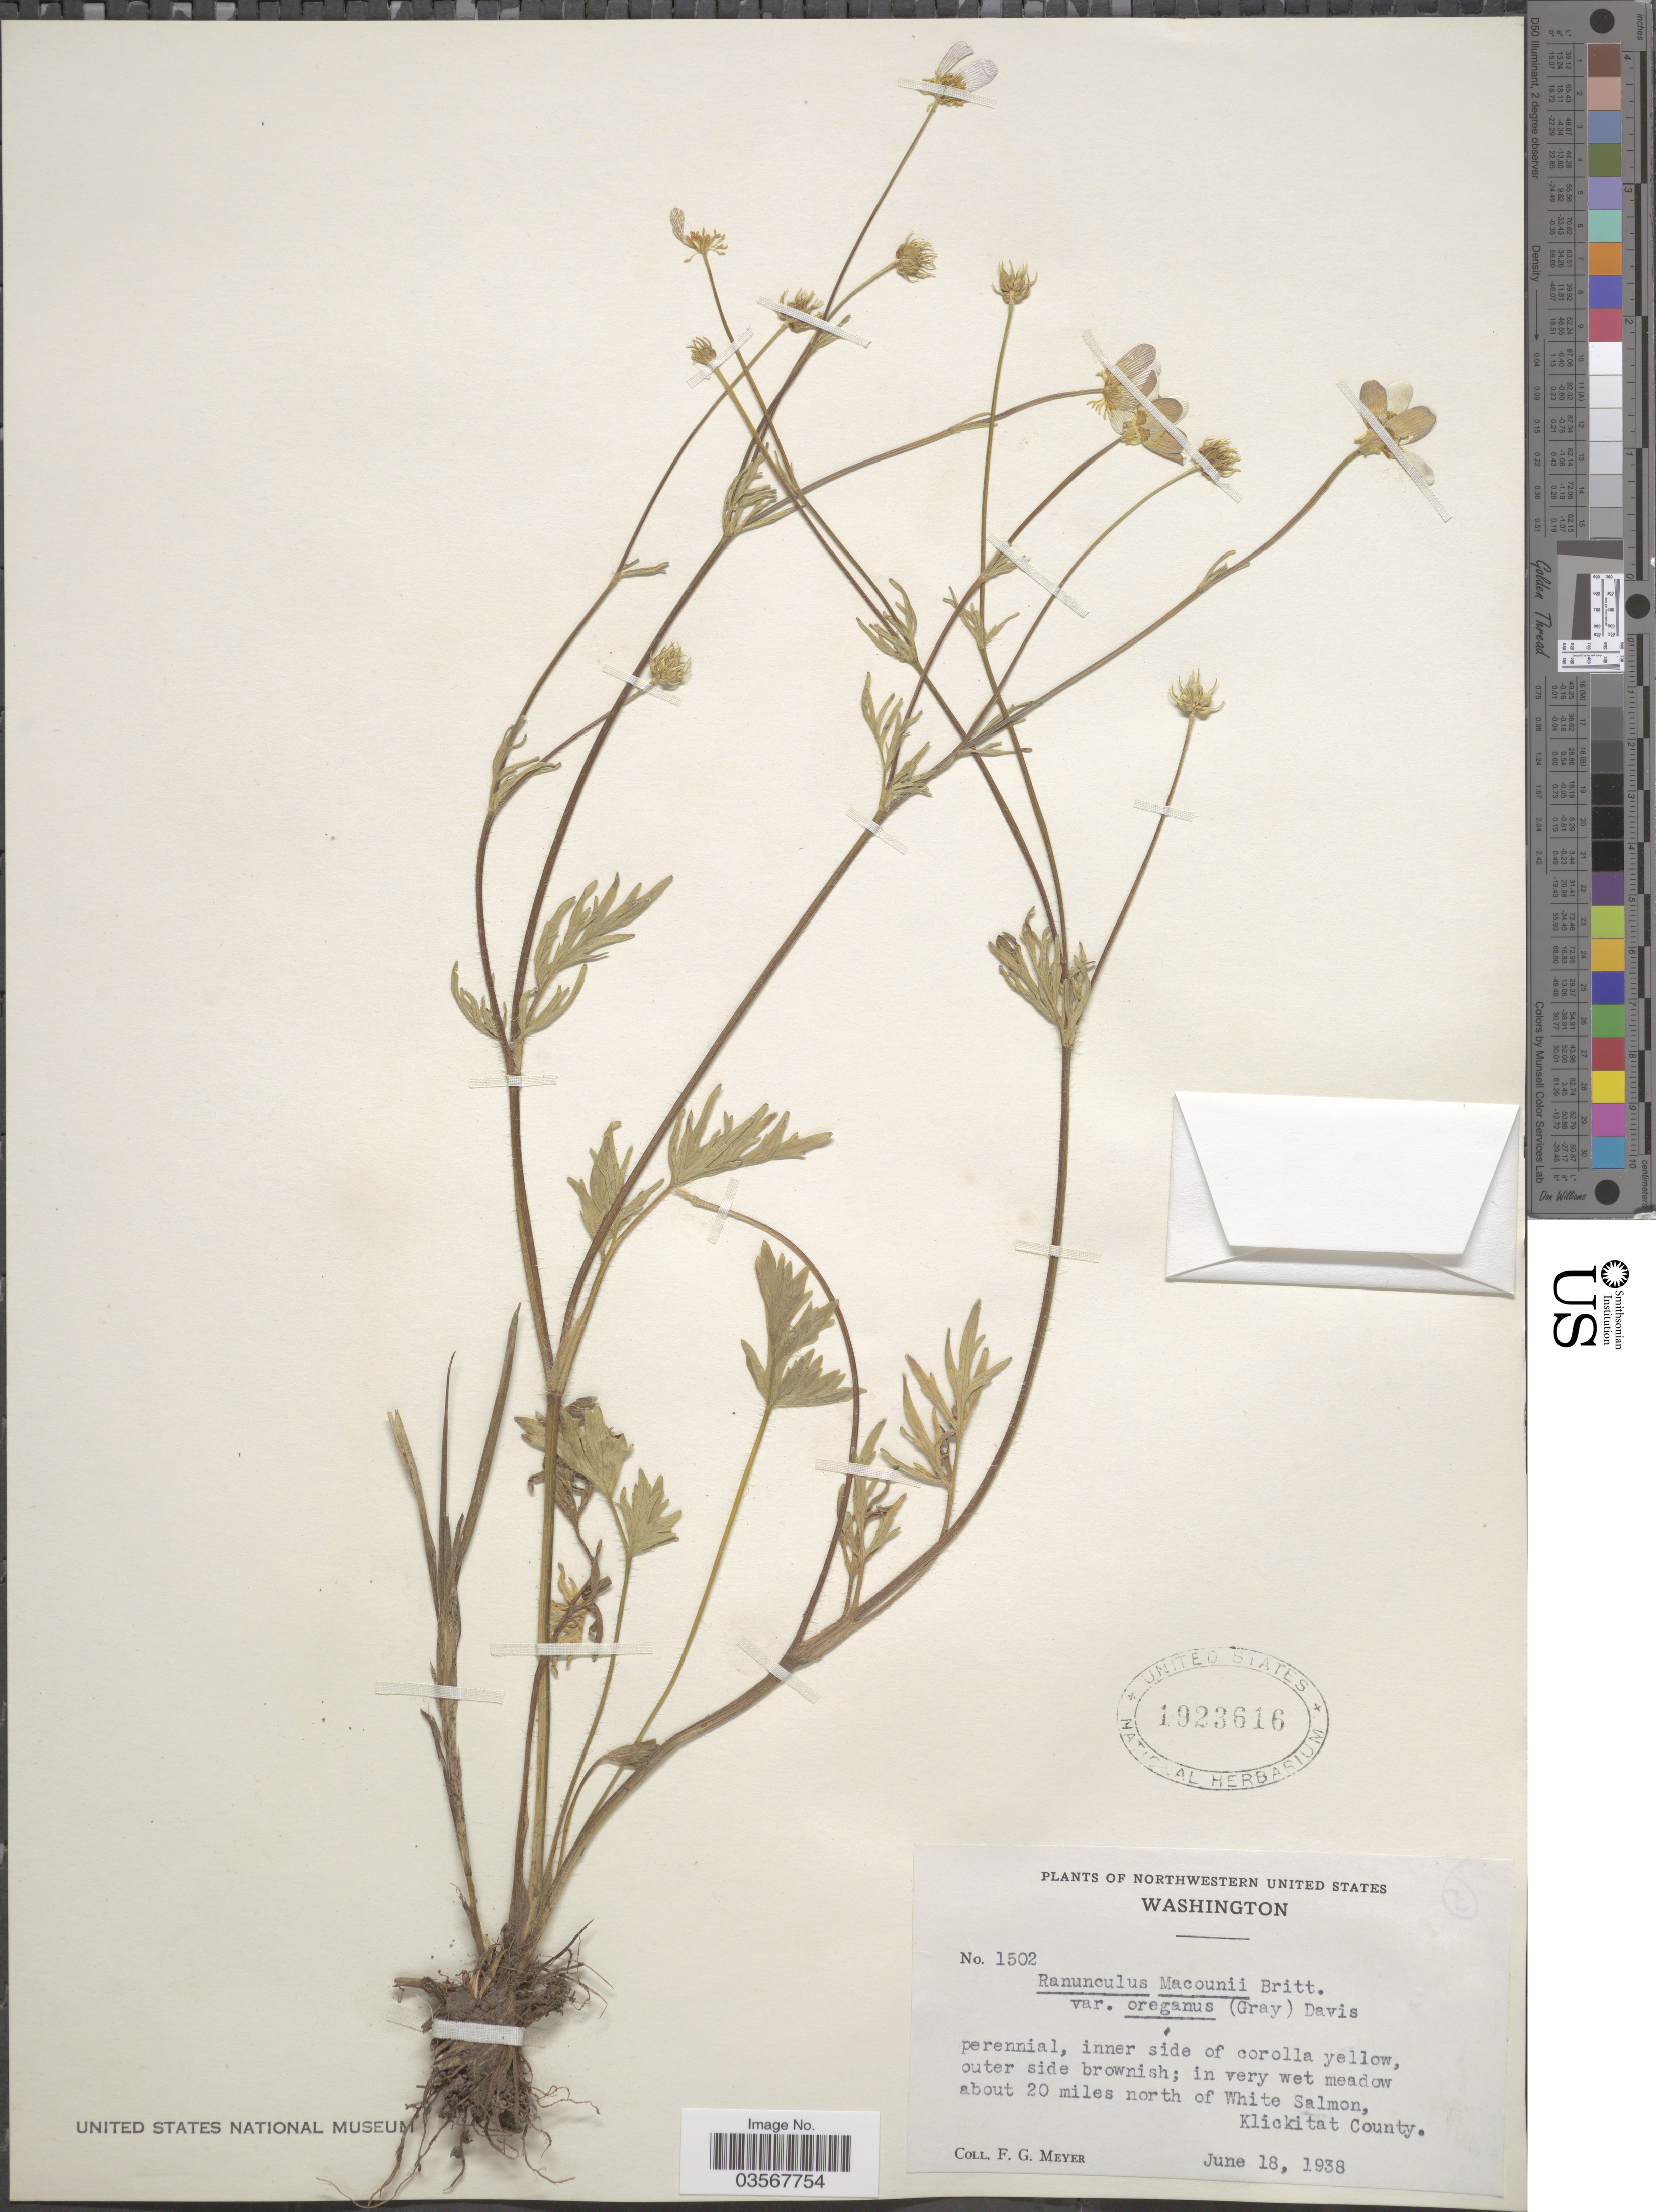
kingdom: Plantae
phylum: Tracheophyta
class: Magnoliopsida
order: Ranunculales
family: Ranunculaceae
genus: Ranunculus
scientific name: Ranunculus macounii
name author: Britton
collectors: F. G. Meyer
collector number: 1502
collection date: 1938-06-18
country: United States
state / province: Washington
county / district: Klickitat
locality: About 20 miles north of White Salmon, Klickitat County.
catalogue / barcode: US 1923616